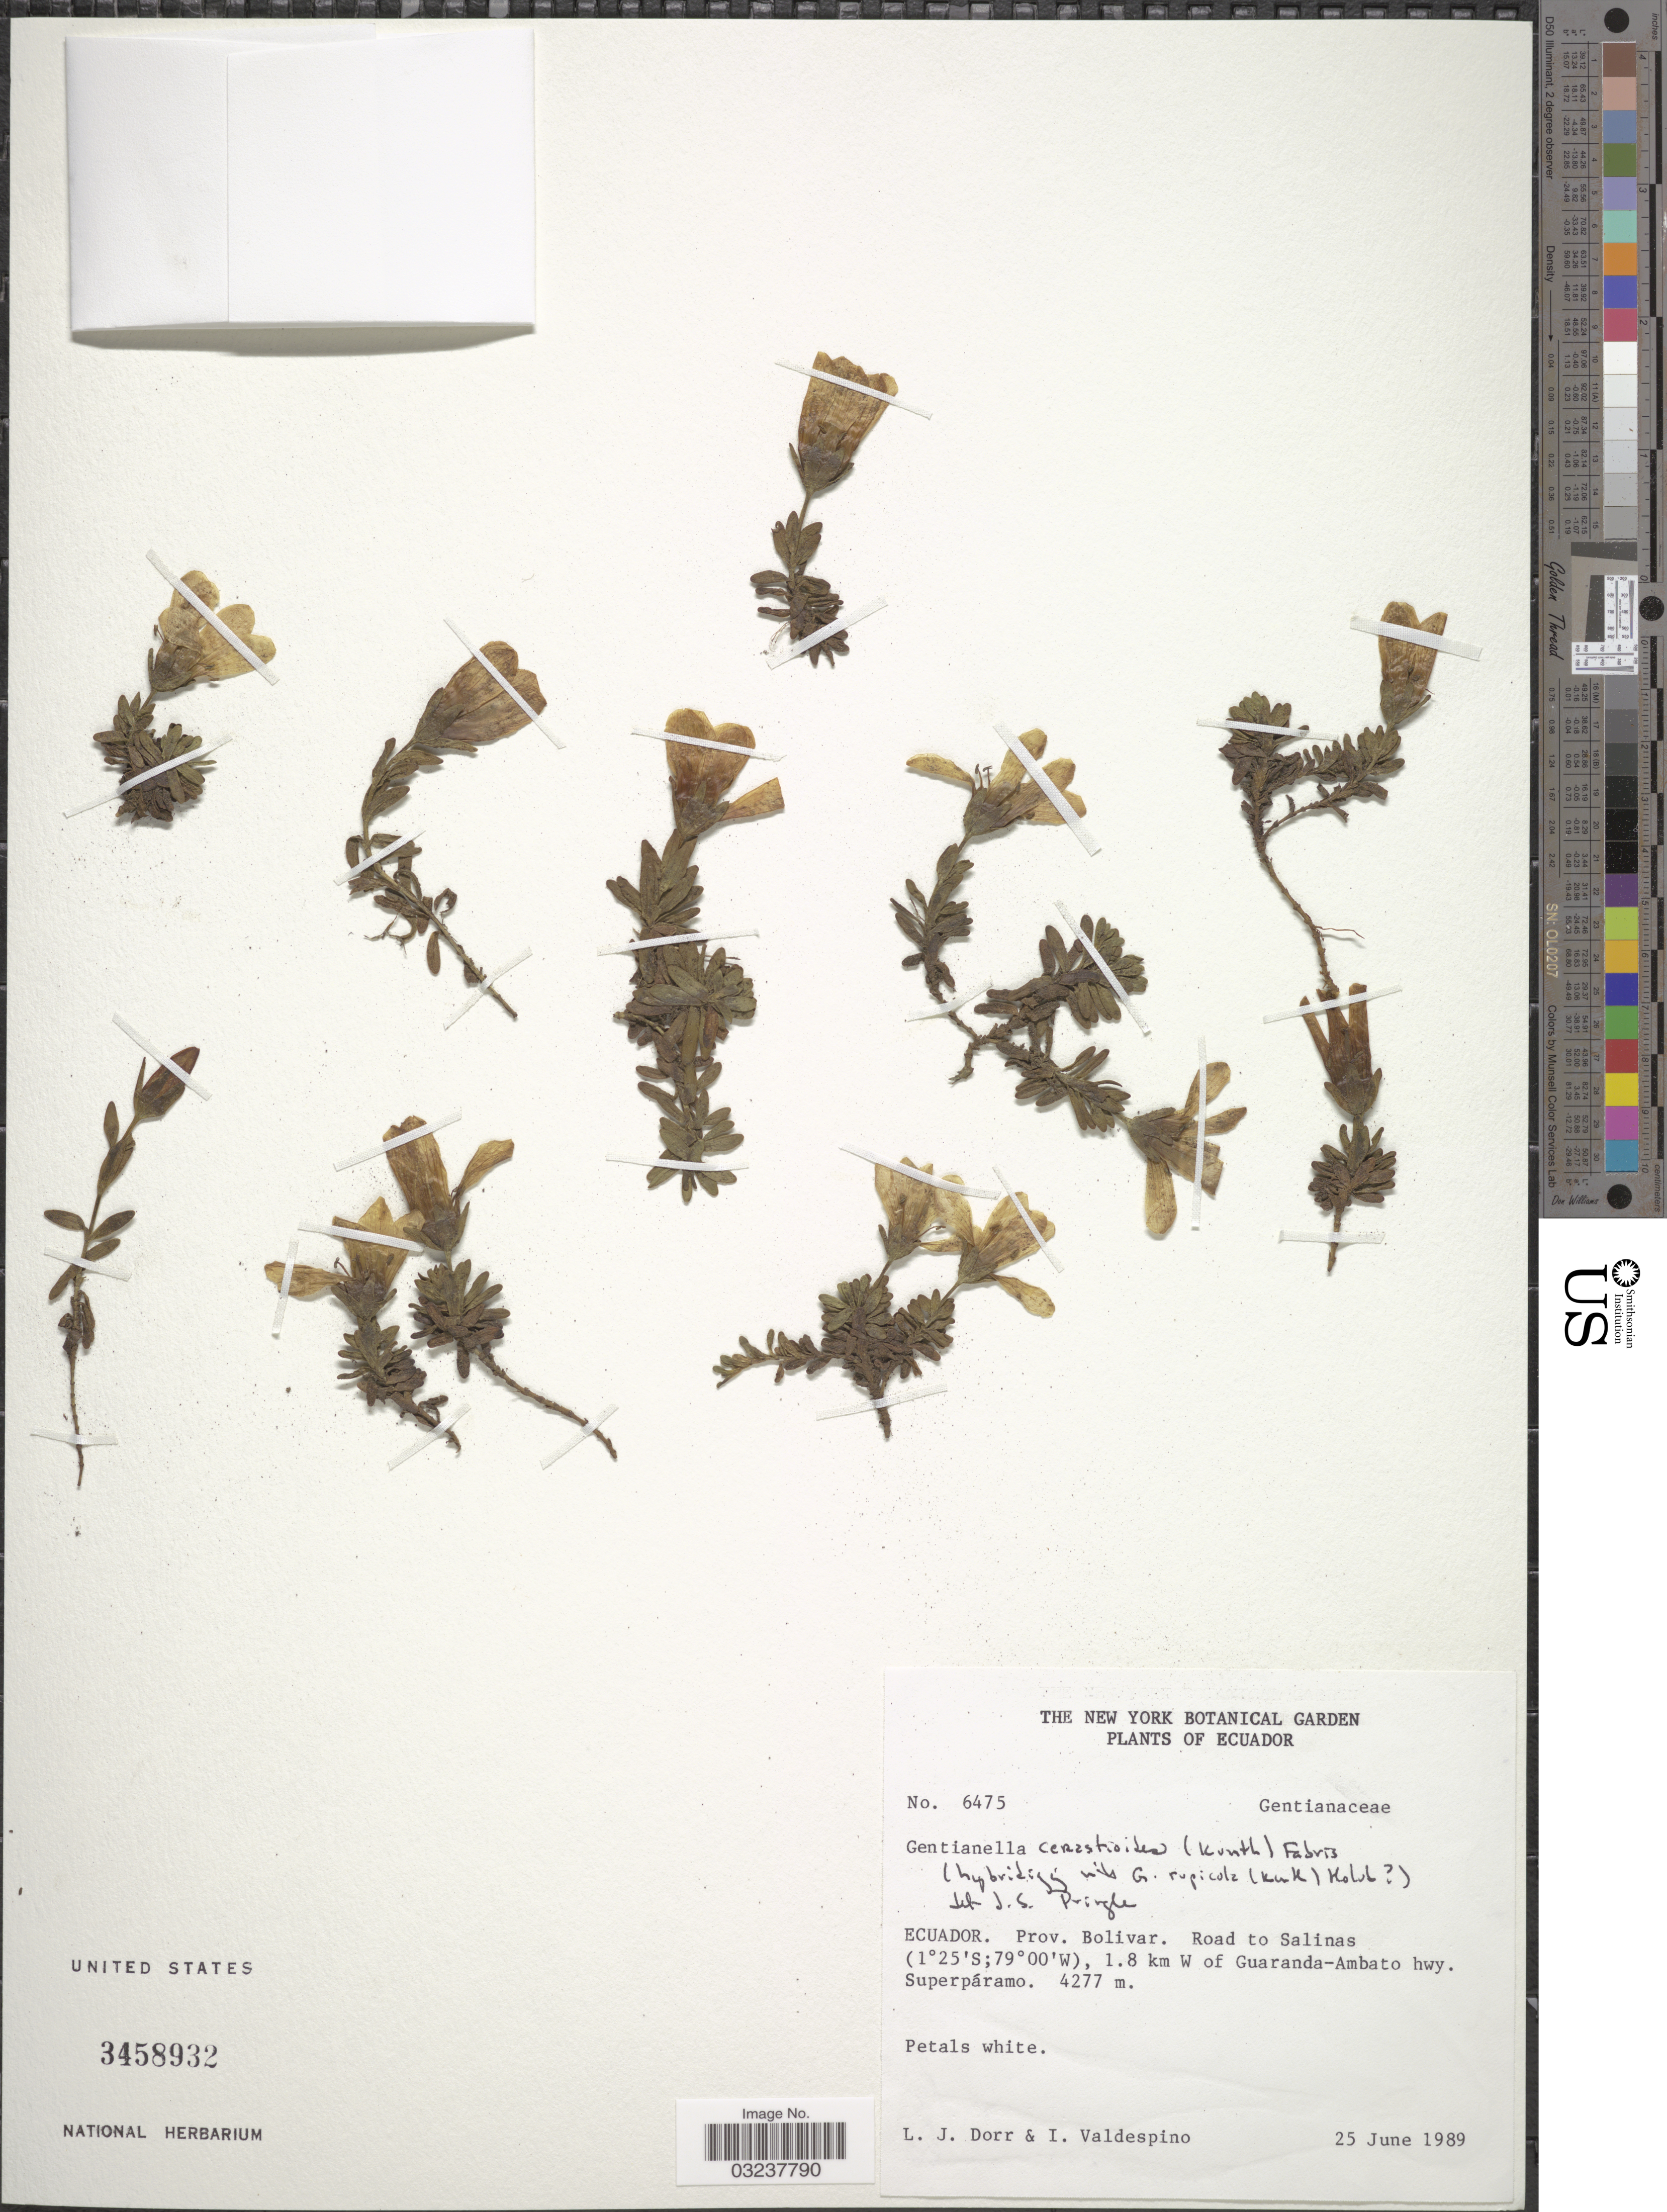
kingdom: Plantae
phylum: Tracheophyta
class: Magnoliopsida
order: Gentianales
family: Gentianaceae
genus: Gentianella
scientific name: Gentianella cerastioides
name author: (Kunth) Fabris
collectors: L. J. Dorr & I. Valdespino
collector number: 6475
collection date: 1989-06-25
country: Ecuador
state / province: Bolívar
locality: Road to Salinas, 1.8 km W of Guaranda-Ambato hwy.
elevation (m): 4277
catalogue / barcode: US 3458932